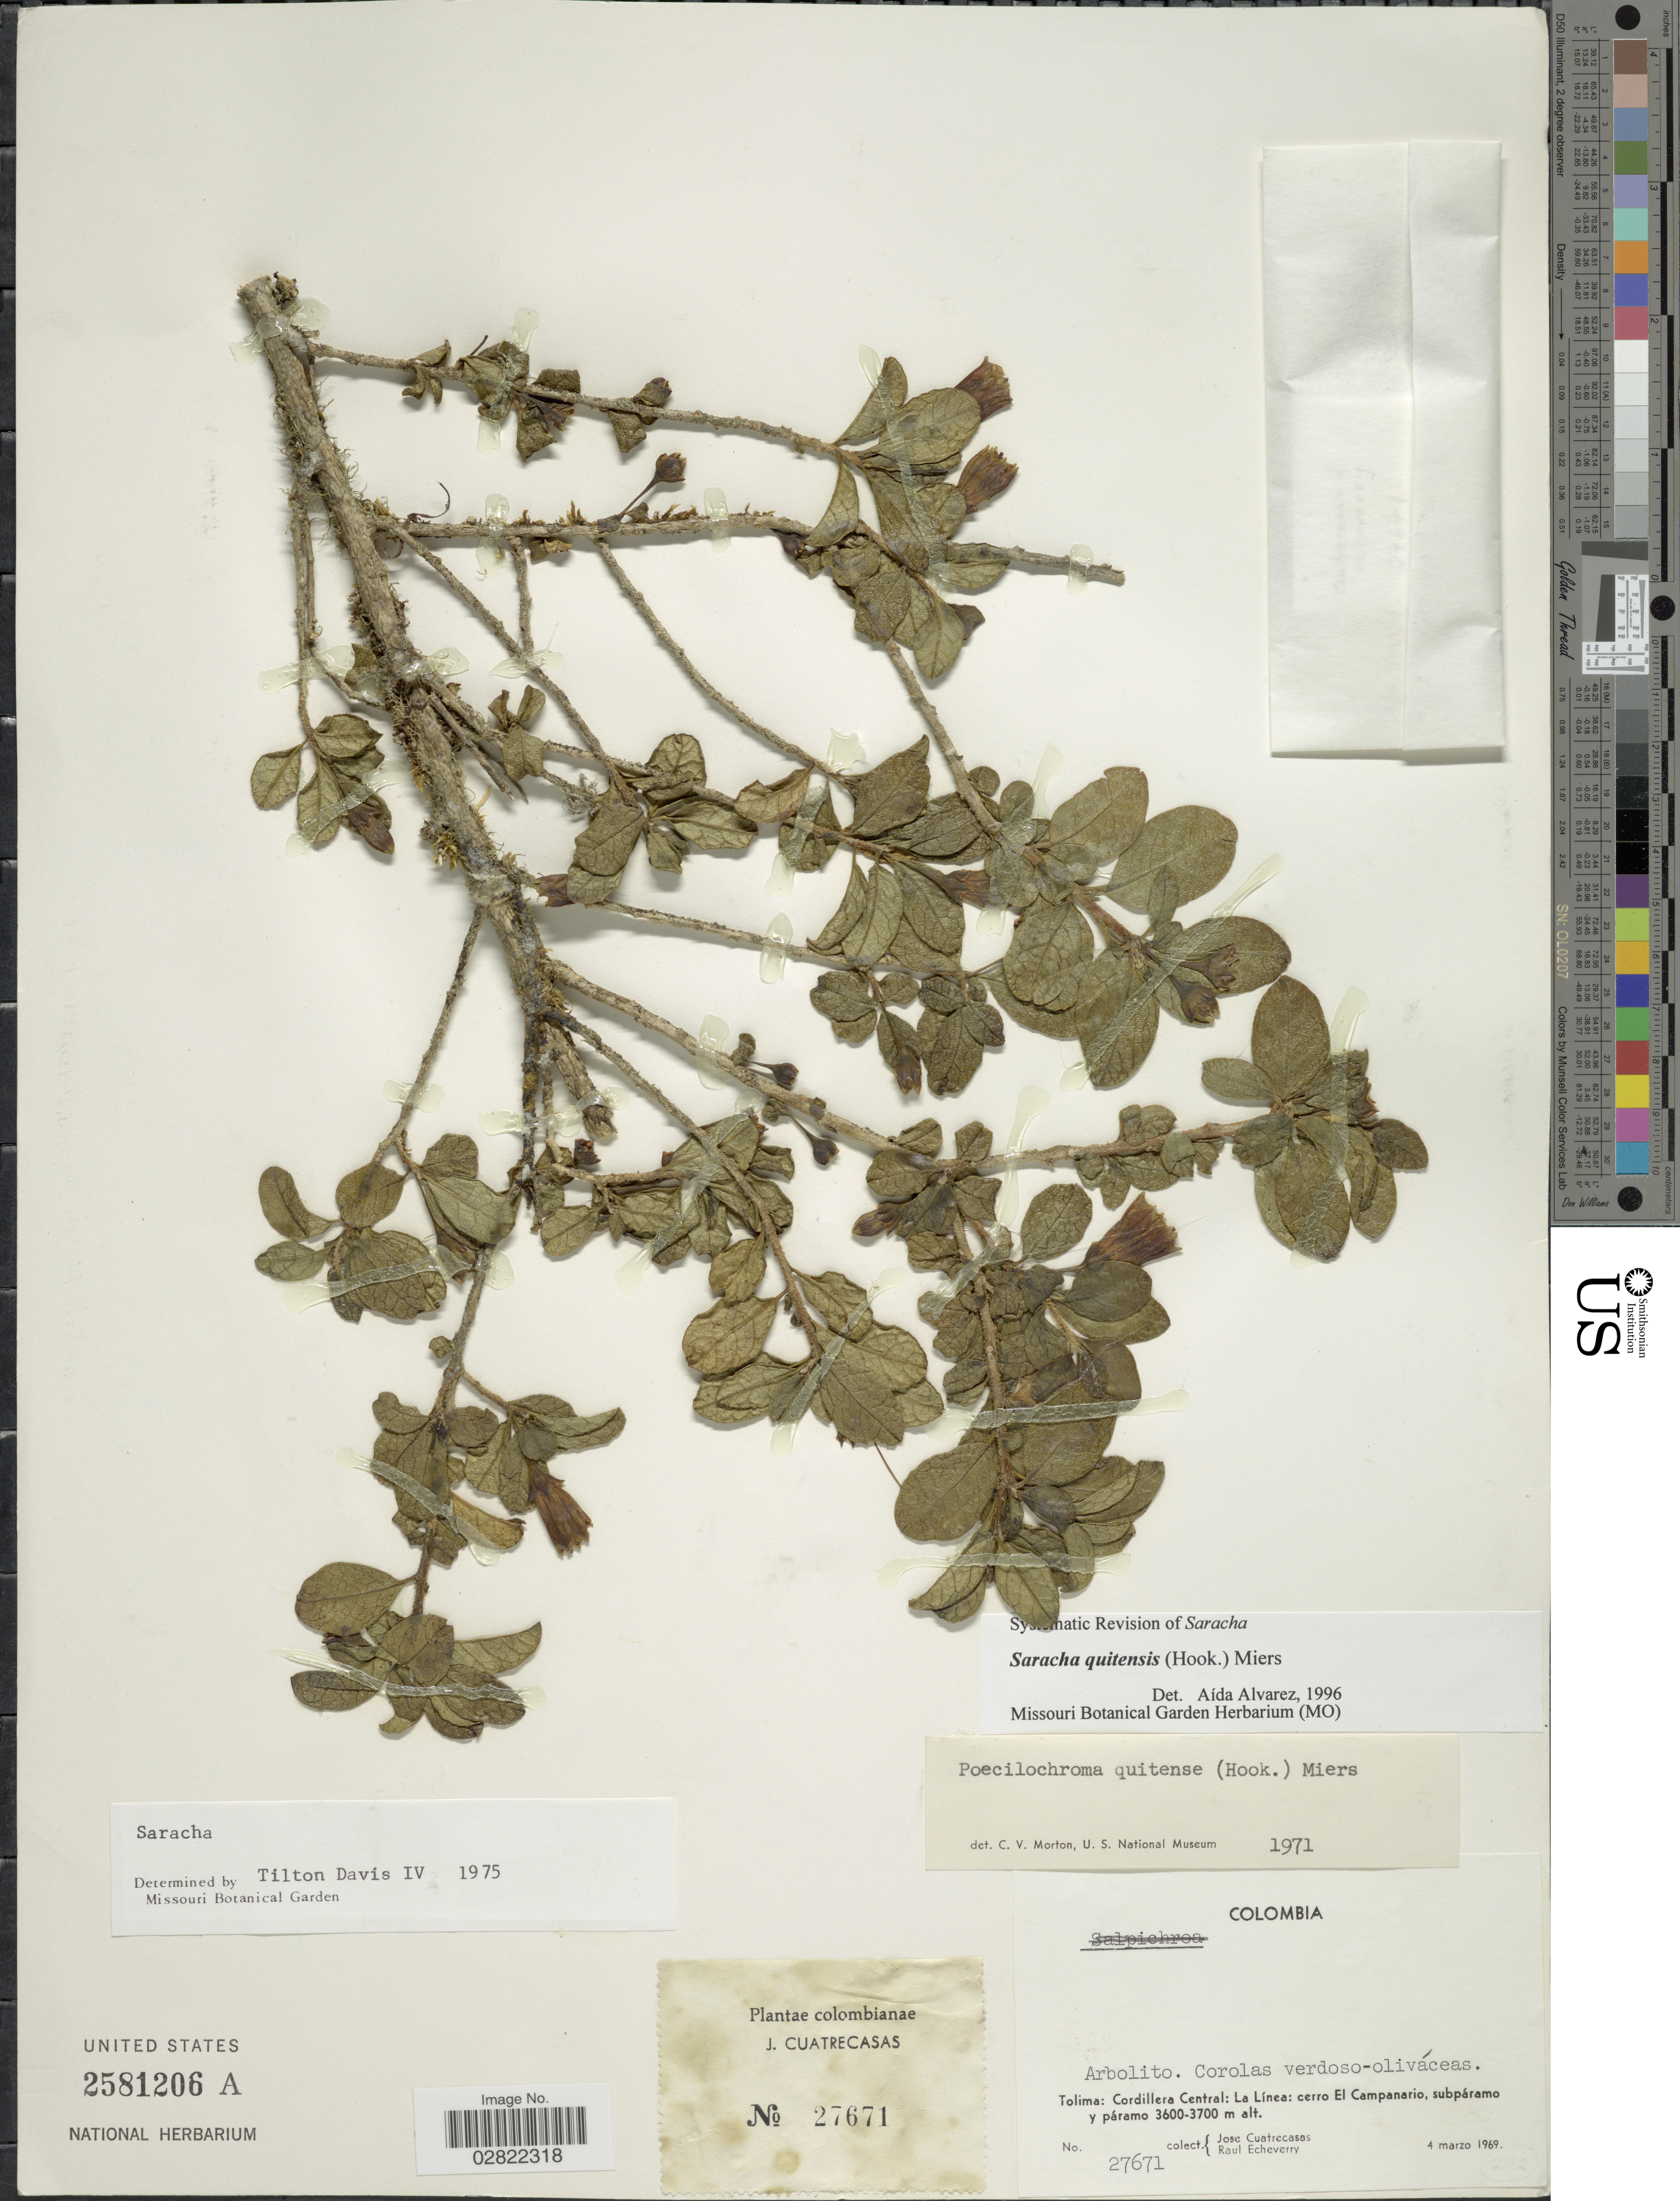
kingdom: Plantae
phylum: Tracheophyta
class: Magnoliopsida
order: Solanales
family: Solanaceae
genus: Saracha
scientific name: Saracha quitensis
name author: (Hook.) Miers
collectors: J. Cuatrecasas & R. Echeverry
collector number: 27671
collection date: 1969-03-04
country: Colombia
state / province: Tolima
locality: Tolima: Cordillera Central: La Línea: cerro El Campanario, subpáramo y páramo.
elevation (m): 3600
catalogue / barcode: US 2581206A